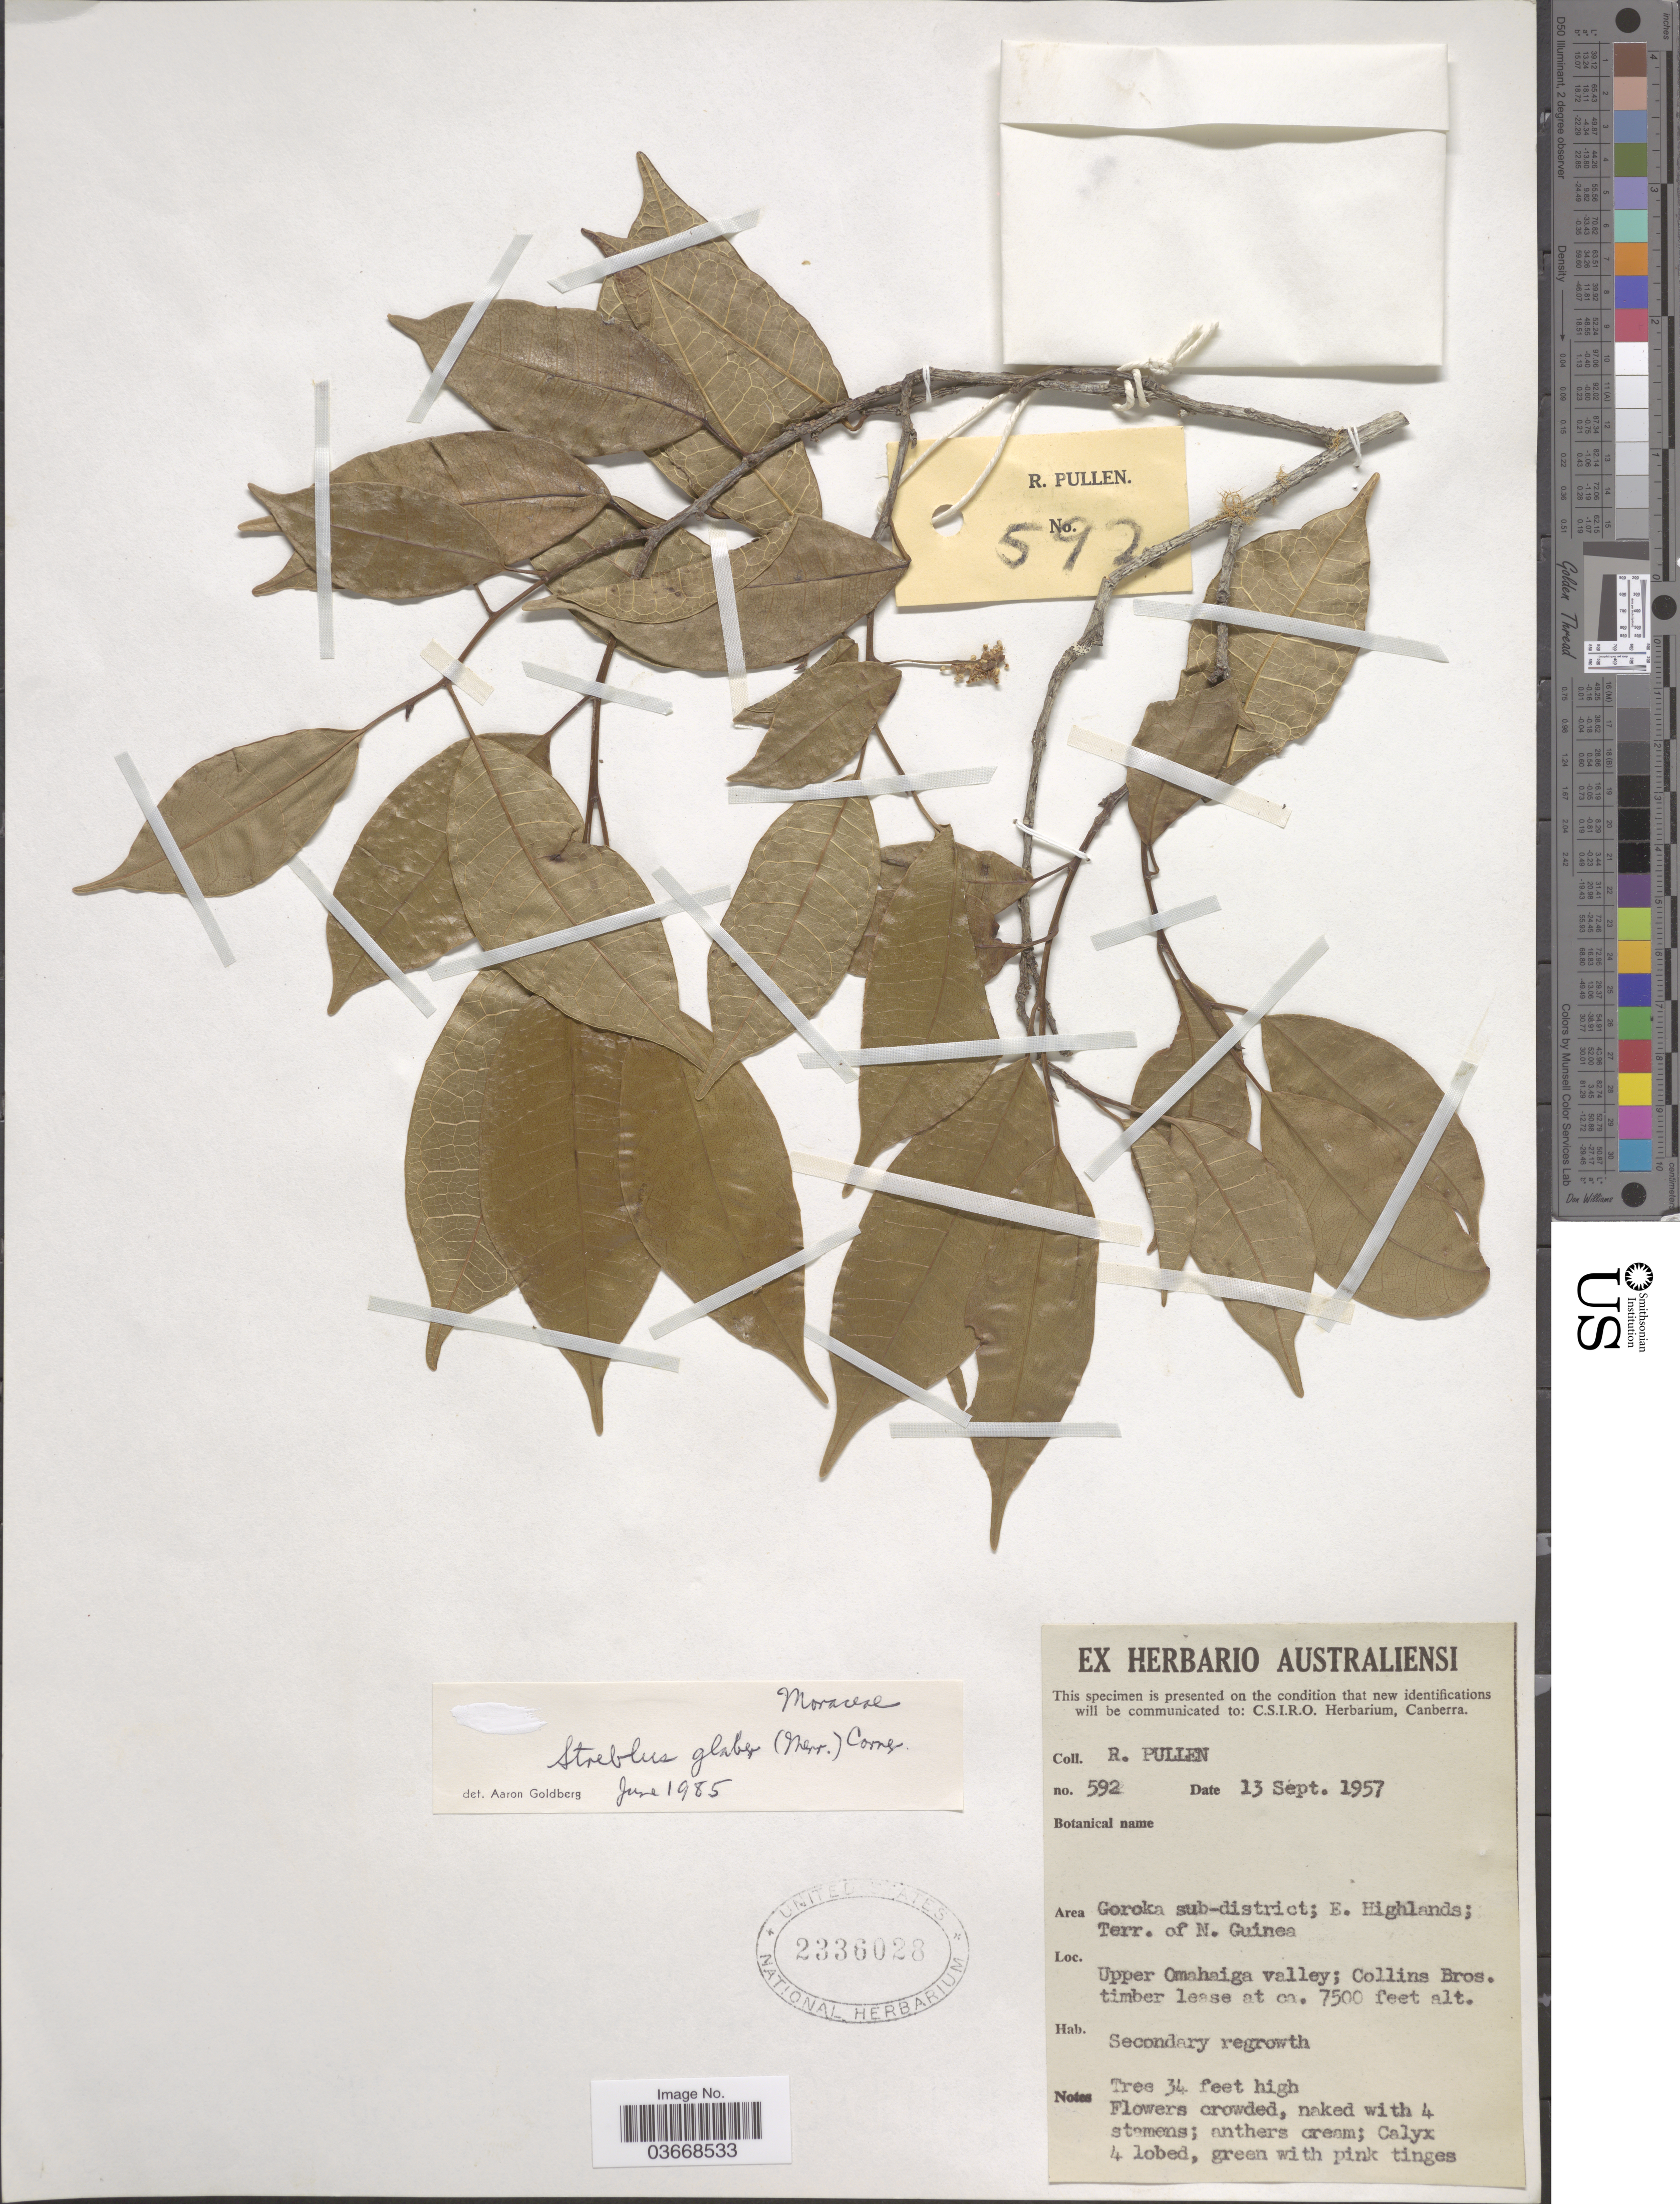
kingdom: Plantae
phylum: Tracheophyta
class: Magnoliopsida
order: Rosales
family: Moraceae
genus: Paratrophis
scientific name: Paratrophis glabra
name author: (Merr.) Steenis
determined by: Wagner, W. L., (BOT), Smithsonian Institution - National Museum of Natural History (UNITED STATES)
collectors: R. Pullen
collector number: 592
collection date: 1957-09-13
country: Papua New Guinea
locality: Area Goroka sub-district; E. Highlands; Terr. of N. Guinea. Upper Omahaiga valley; Collins Bros. timer lease.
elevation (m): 2286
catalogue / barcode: US 2336028